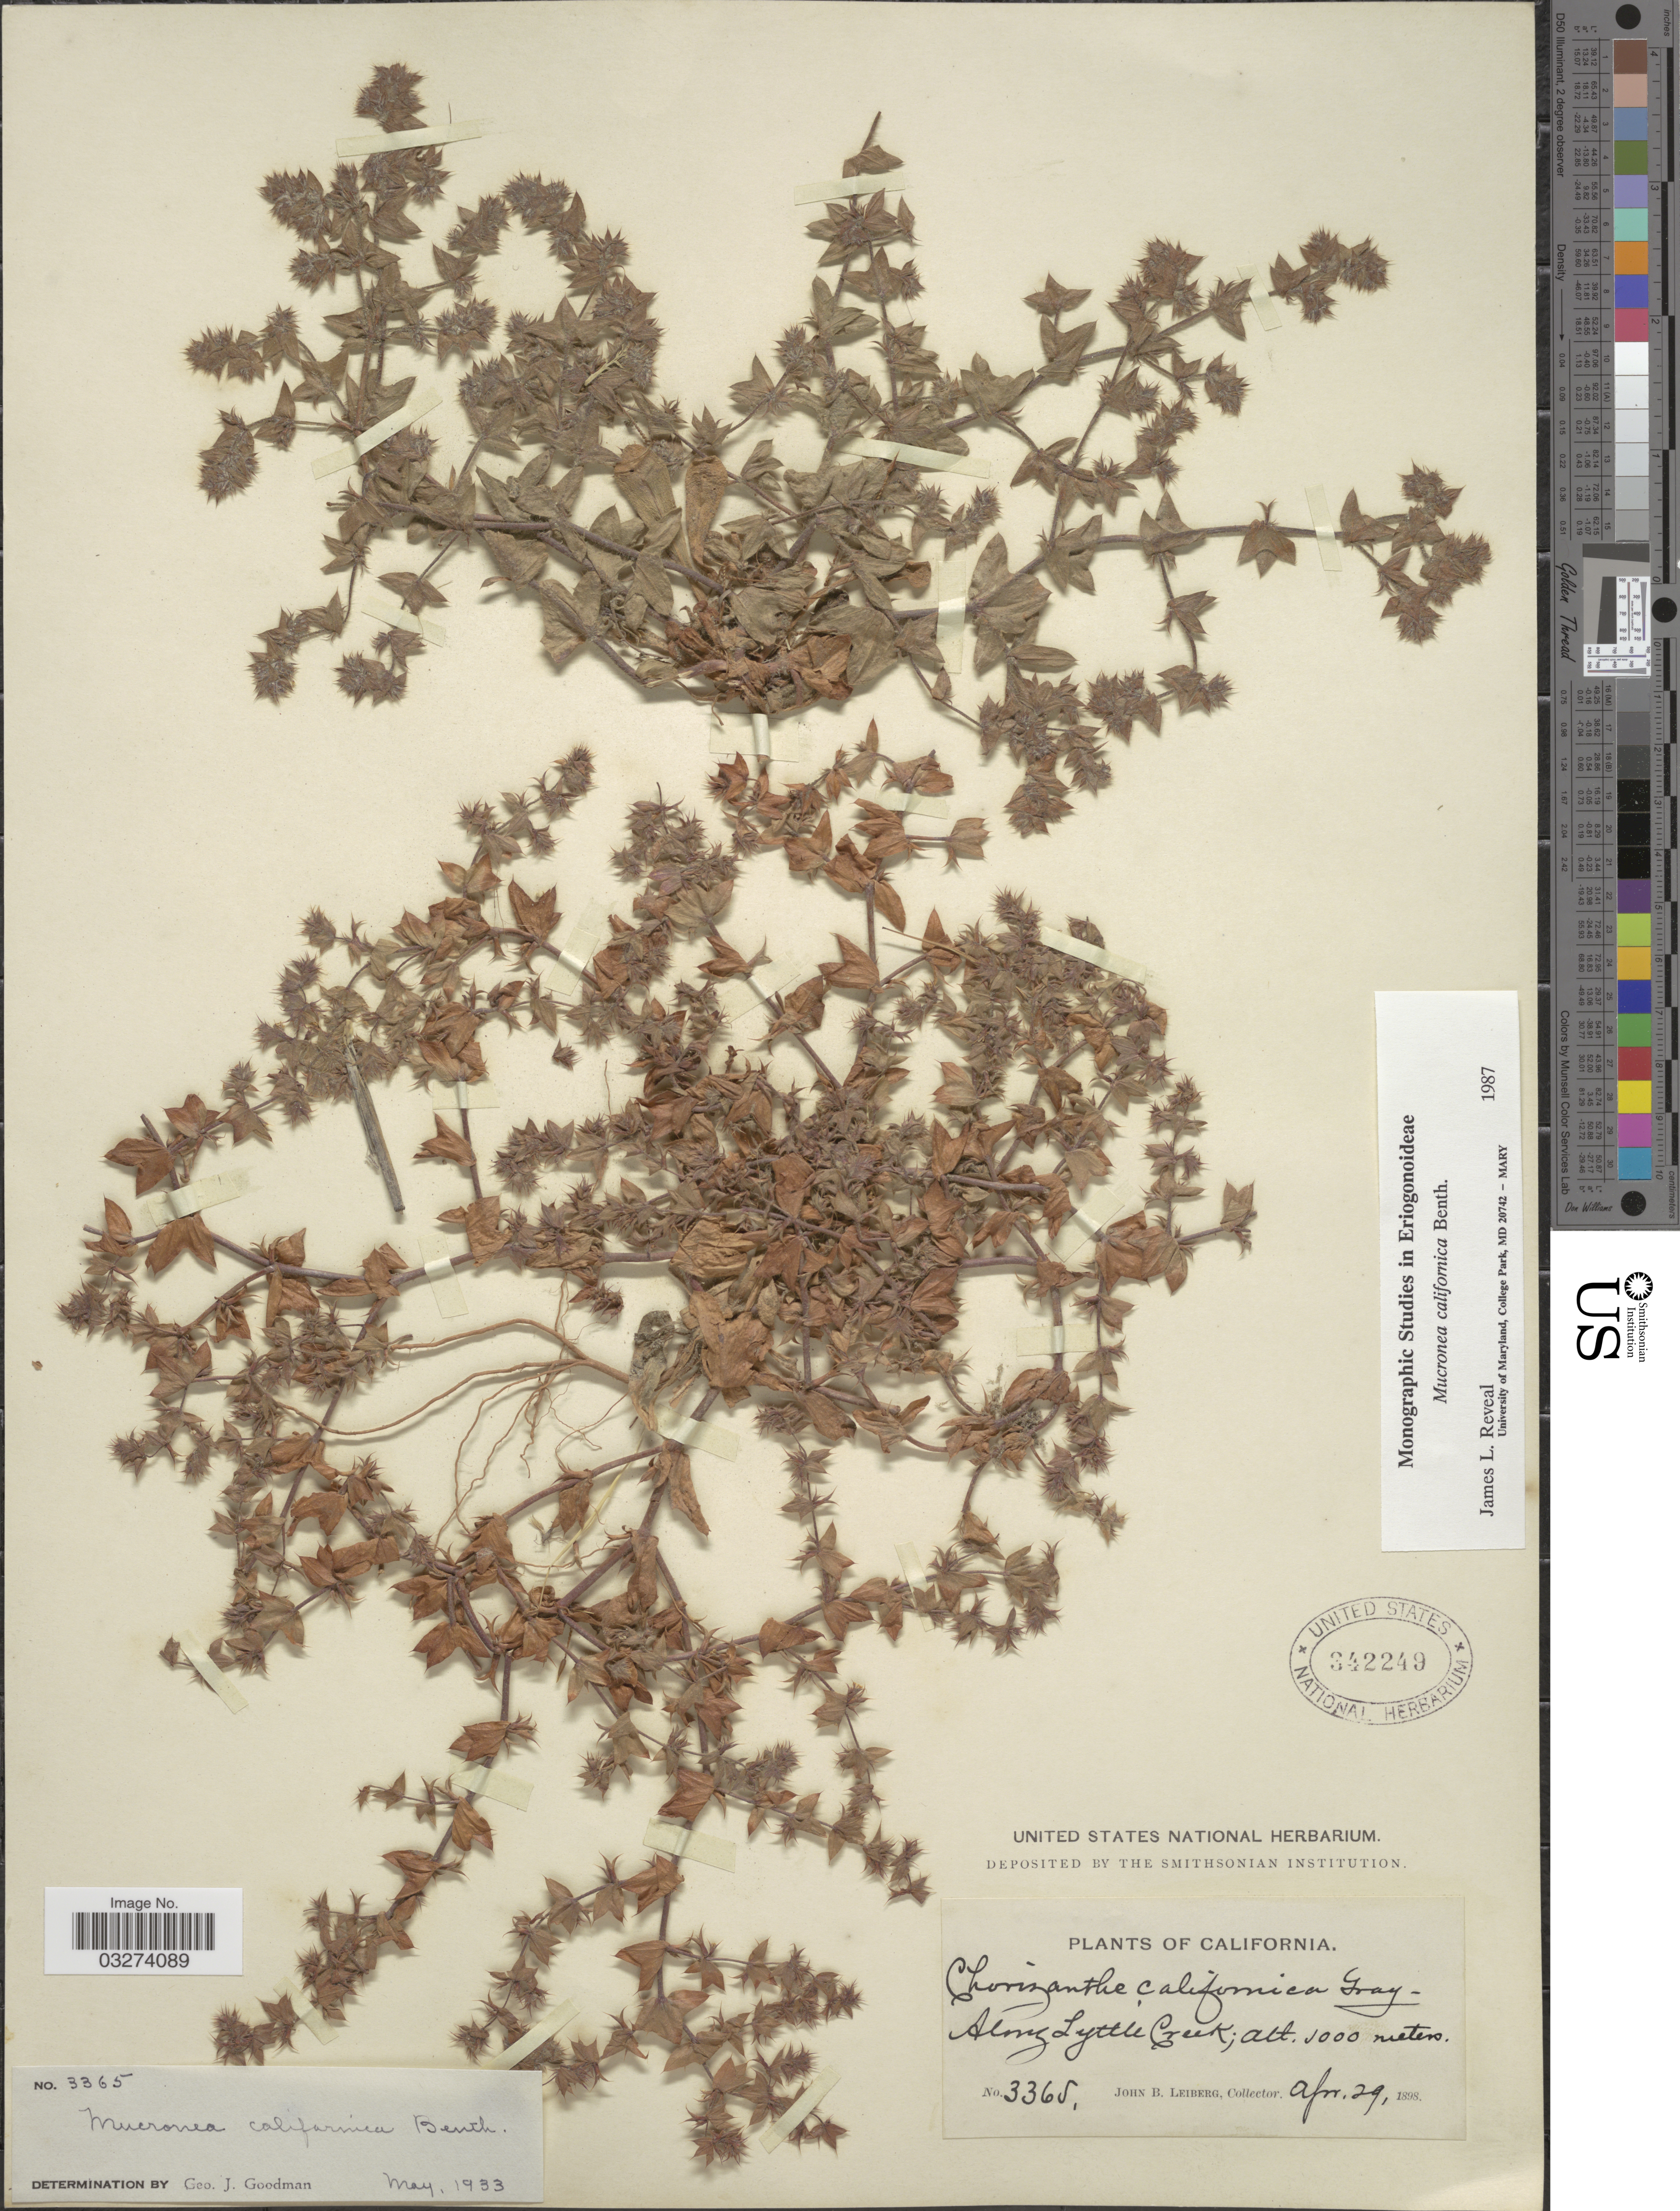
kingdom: Plantae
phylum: Tracheophyta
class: Magnoliopsida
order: Caryophyllales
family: Polygonaceae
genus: Mucronea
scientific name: Mucronea californica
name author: Benth.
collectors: J. B. Leiberg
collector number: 3365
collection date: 1898-04-29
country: United States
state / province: California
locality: Along Lyttle Creek.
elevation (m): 1000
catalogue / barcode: US 342249